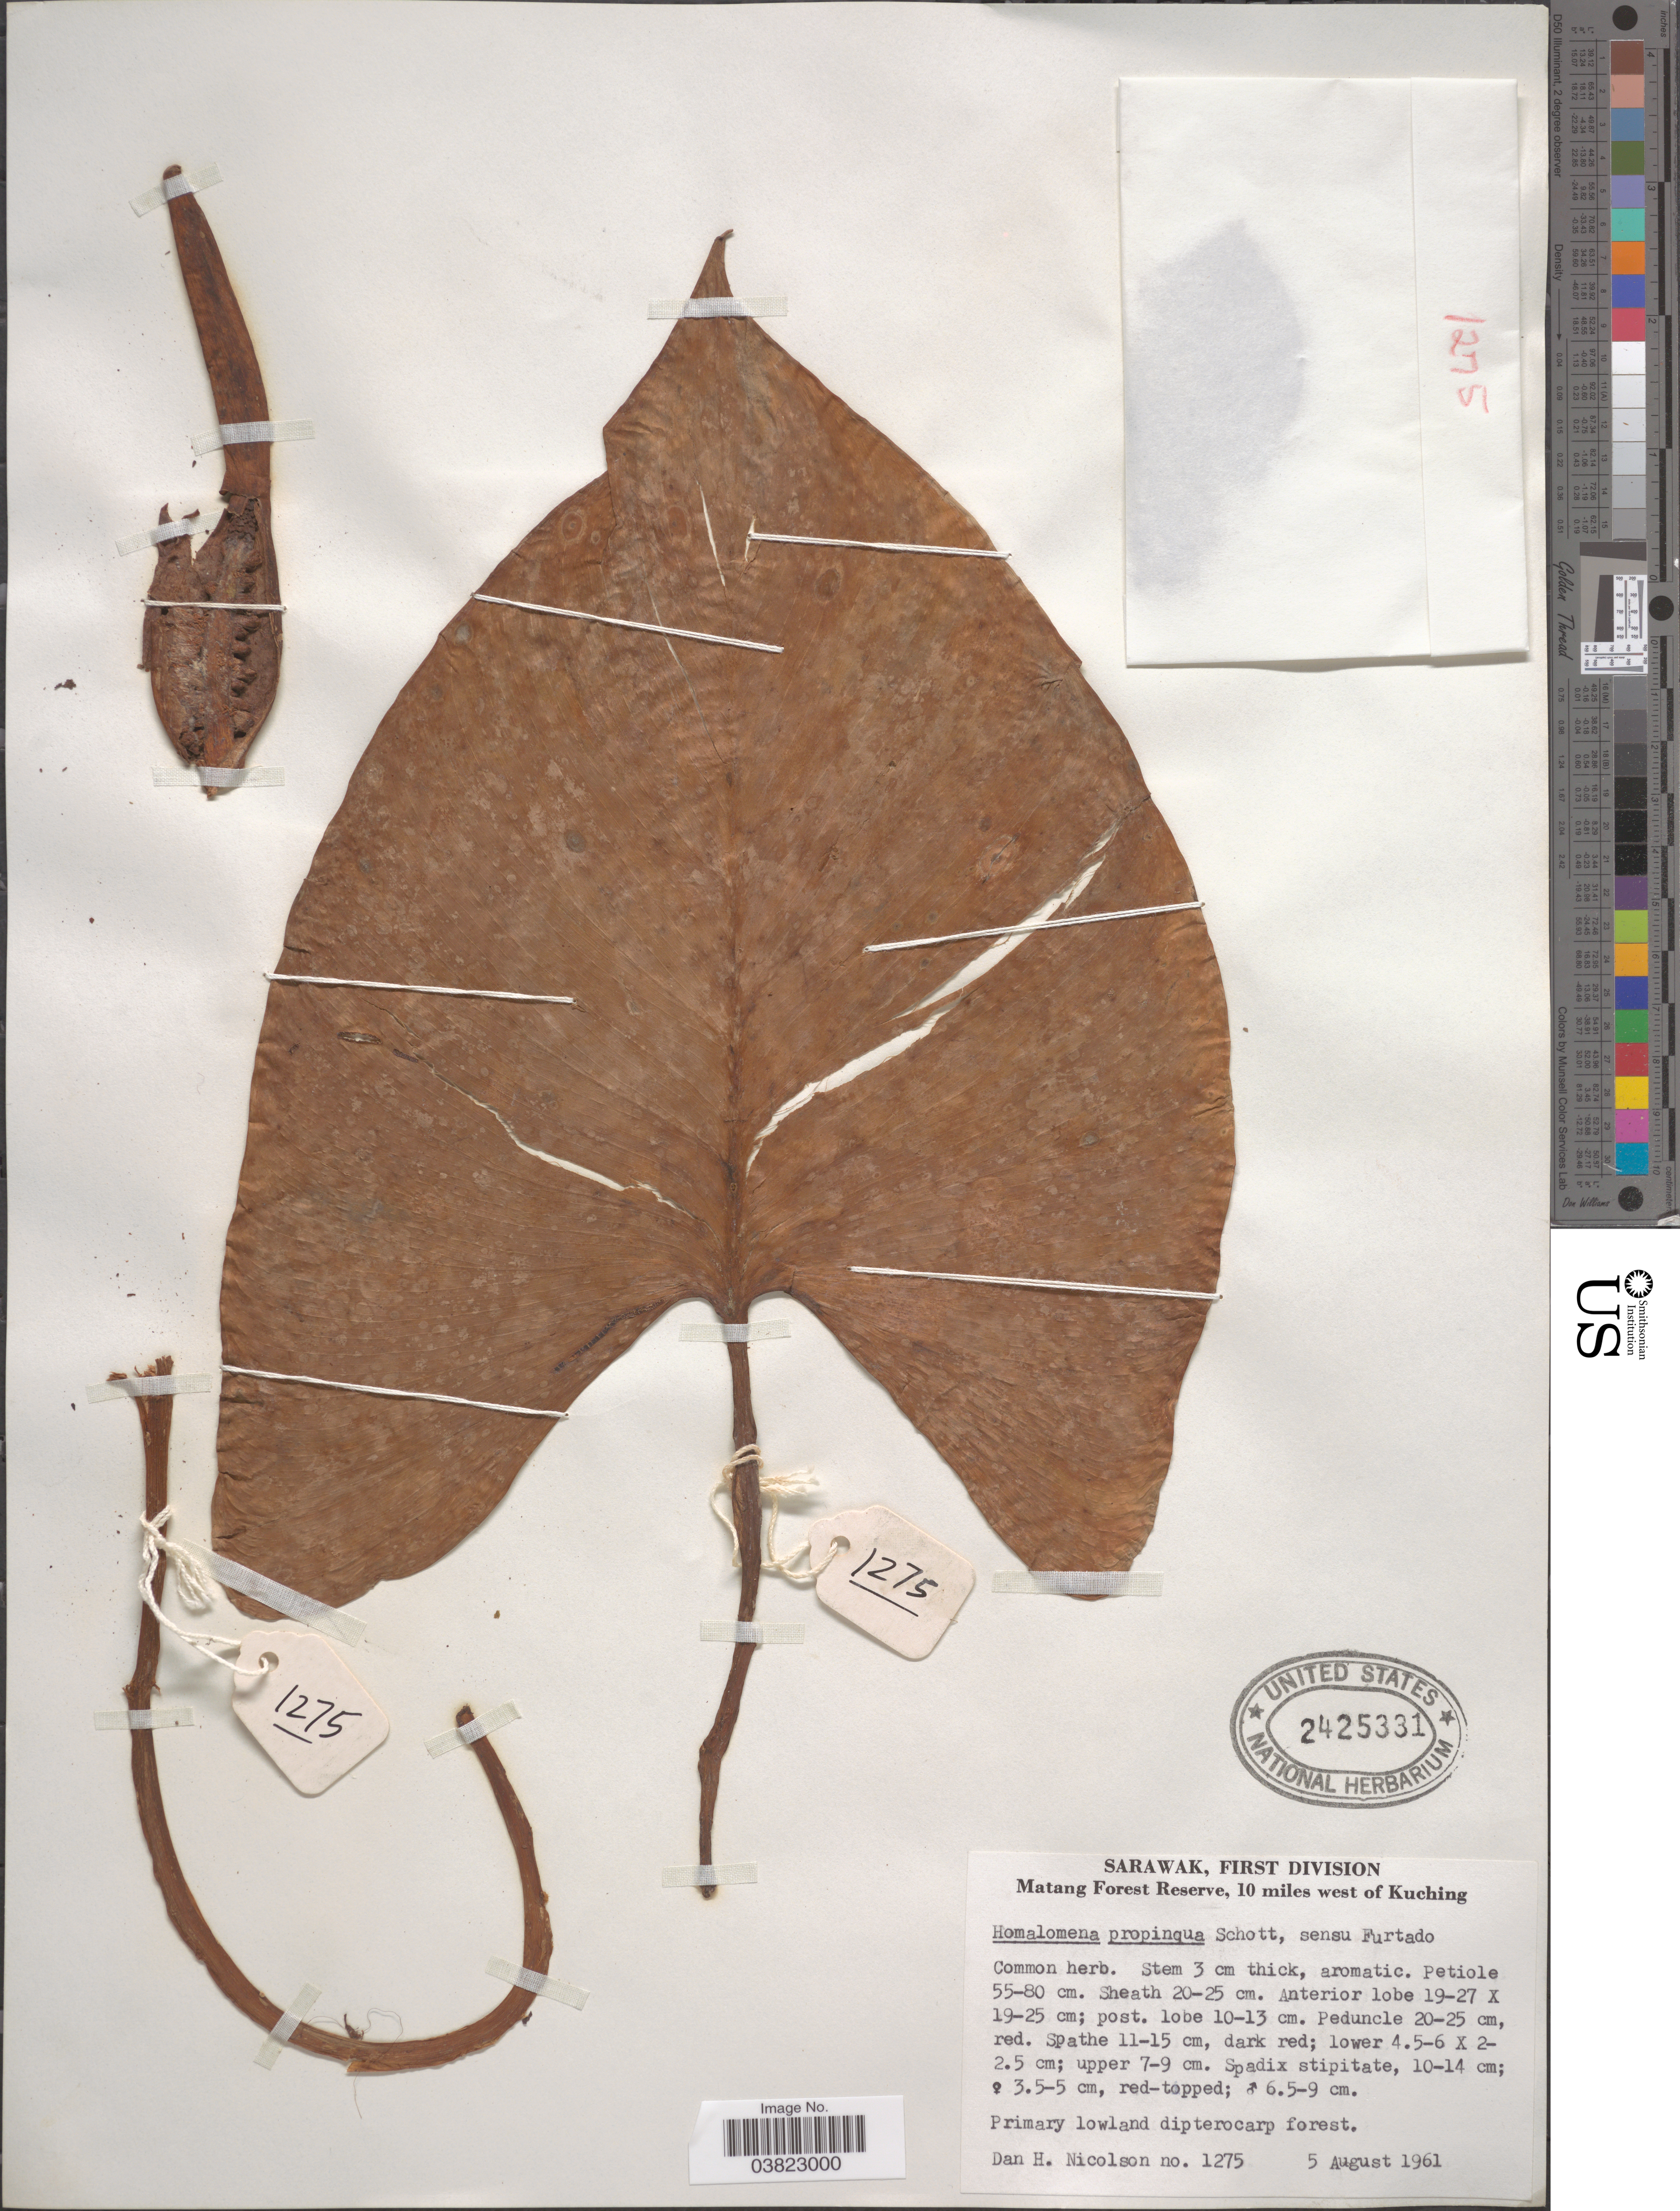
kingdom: Plantae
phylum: Tracheophyta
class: Liliopsida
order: Alismatales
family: Araceae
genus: Homalomena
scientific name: Homalomena propinqua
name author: Schott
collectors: D. H. Nicolson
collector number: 1275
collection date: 1961-08-05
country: Malaysia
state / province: Sarawak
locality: First Division. Matang Forest Reserve, 10 miles west of Kuching.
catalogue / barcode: US 2425331